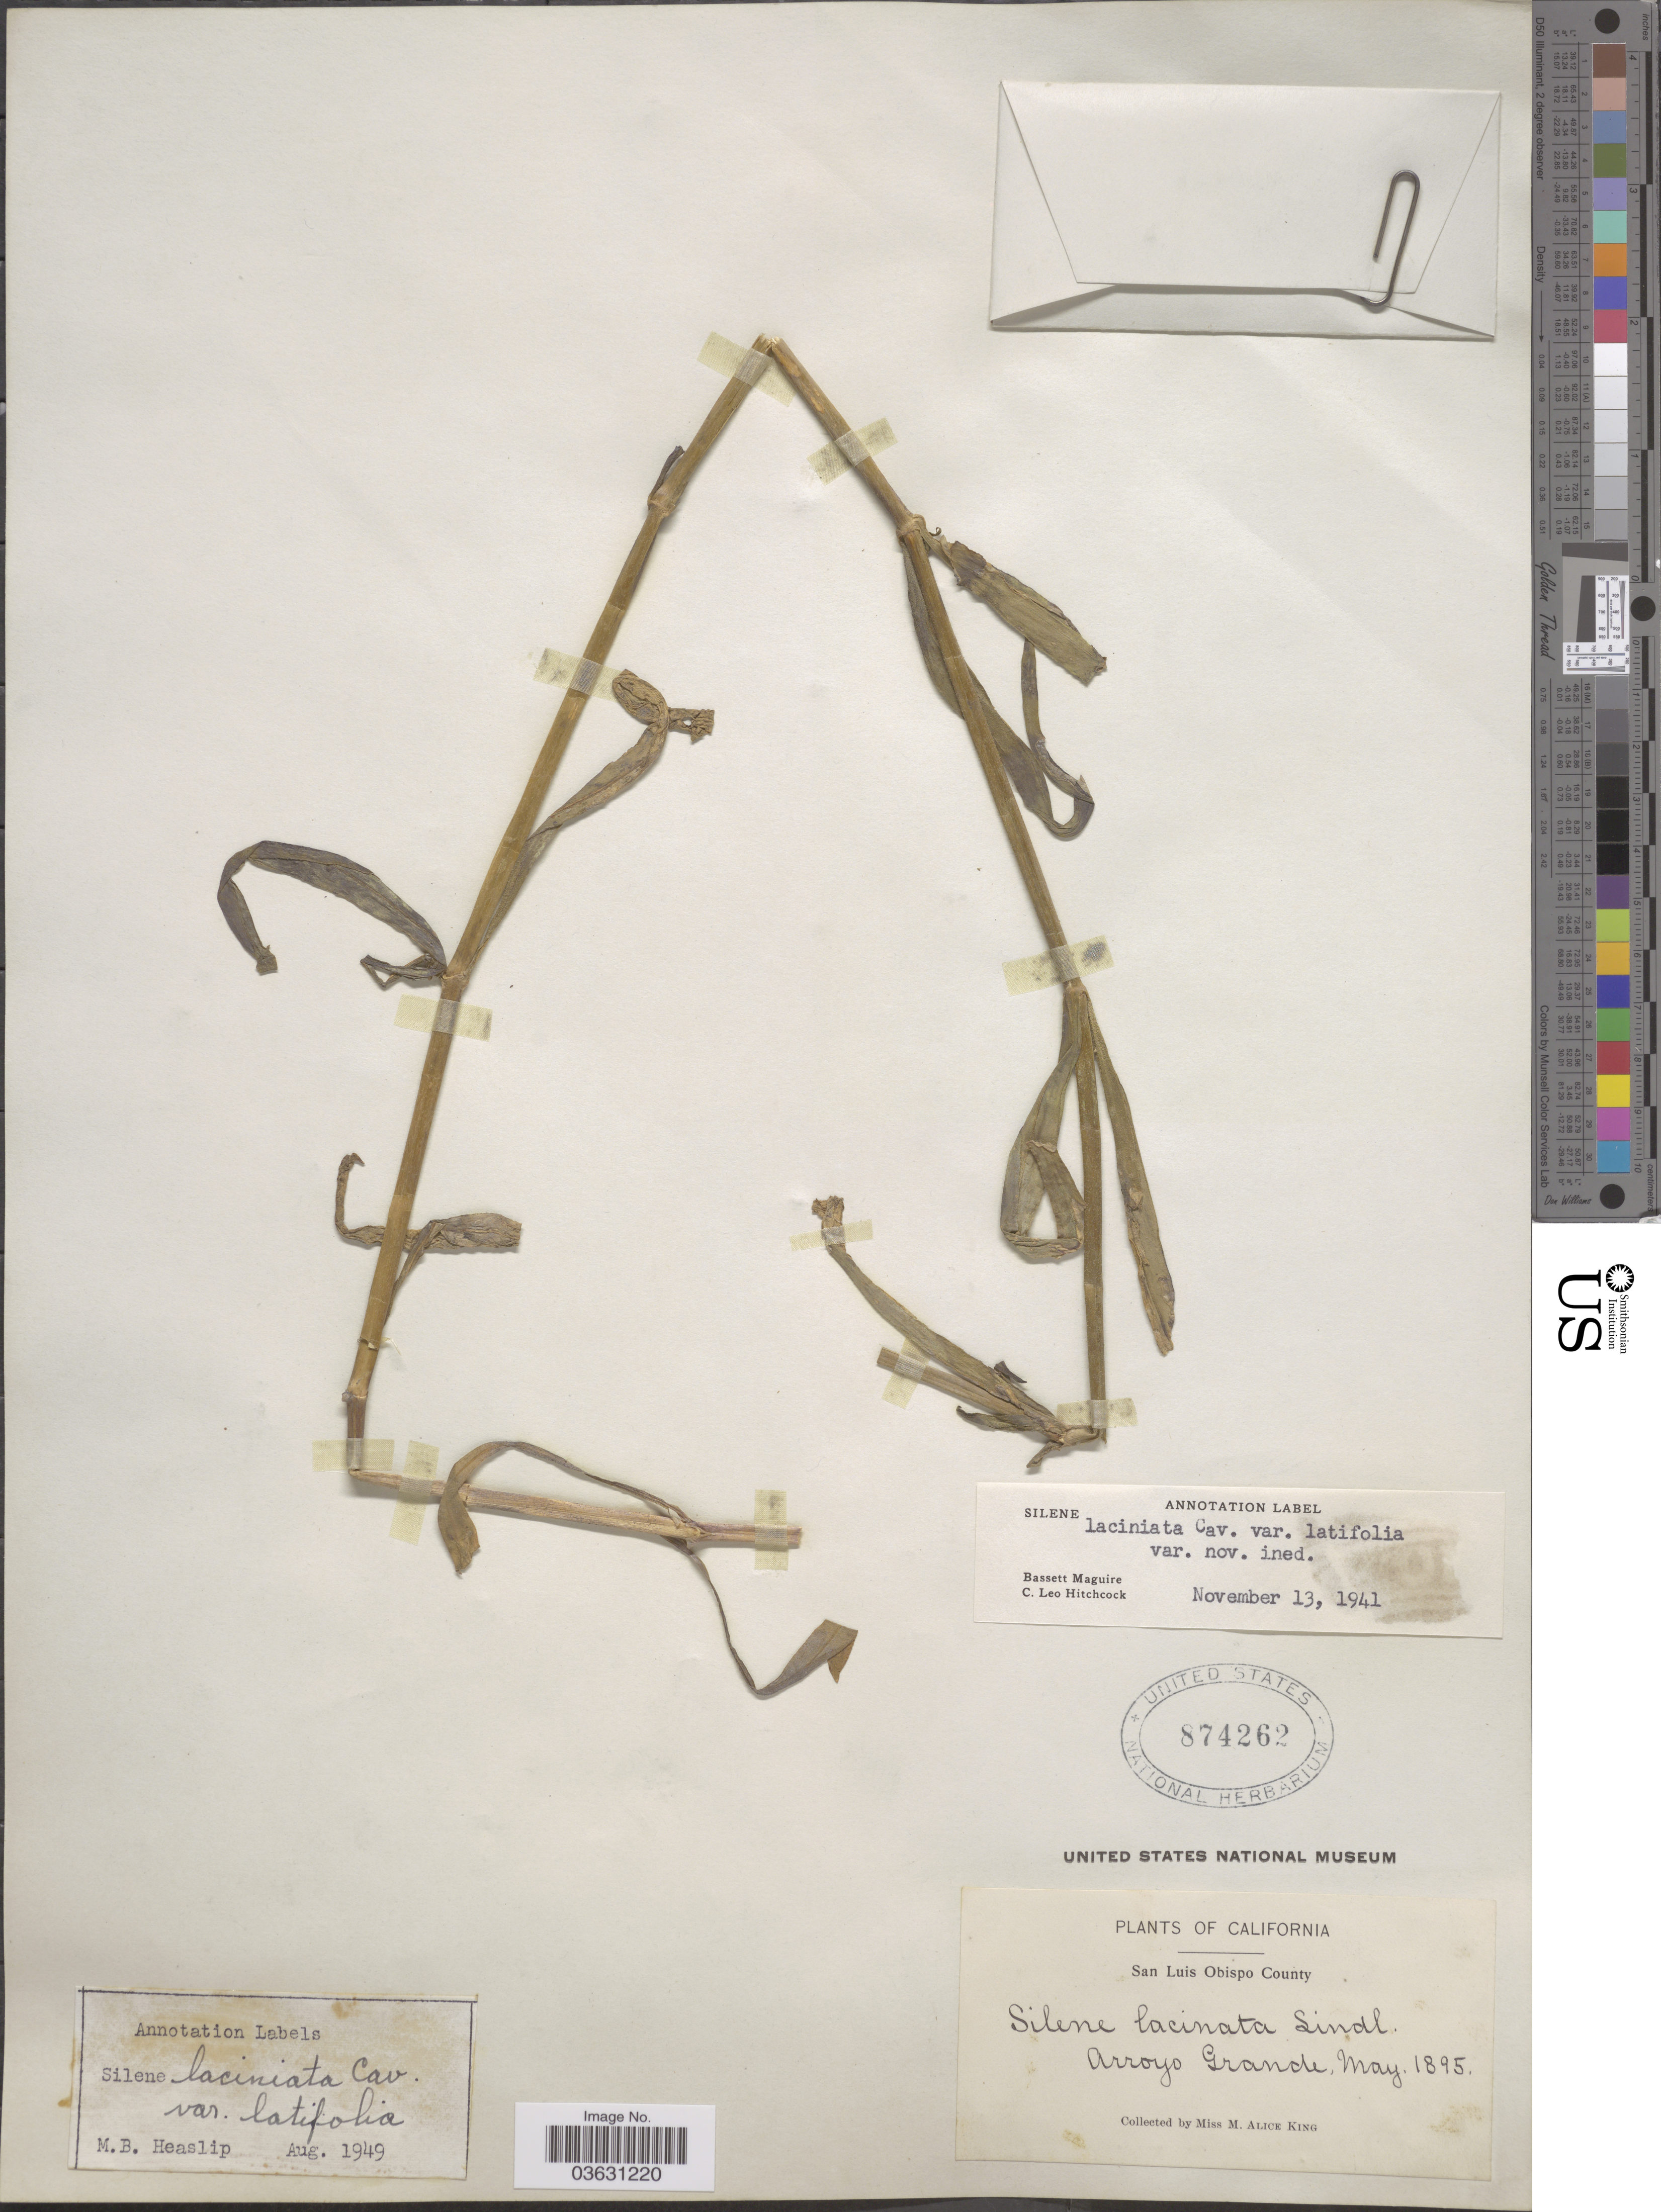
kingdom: Plantae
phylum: Tracheophyta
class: Magnoliopsida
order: Caryophyllales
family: Caryophyllaceae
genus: Silene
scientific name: Silene laciniata var. latifolia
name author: C.L. Hitchc. & Maguire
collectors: M. King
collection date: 1895-05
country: United States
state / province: California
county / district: San Luis Obispo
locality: San Luis Obispo County. Arroyo Grande.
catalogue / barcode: US 874262